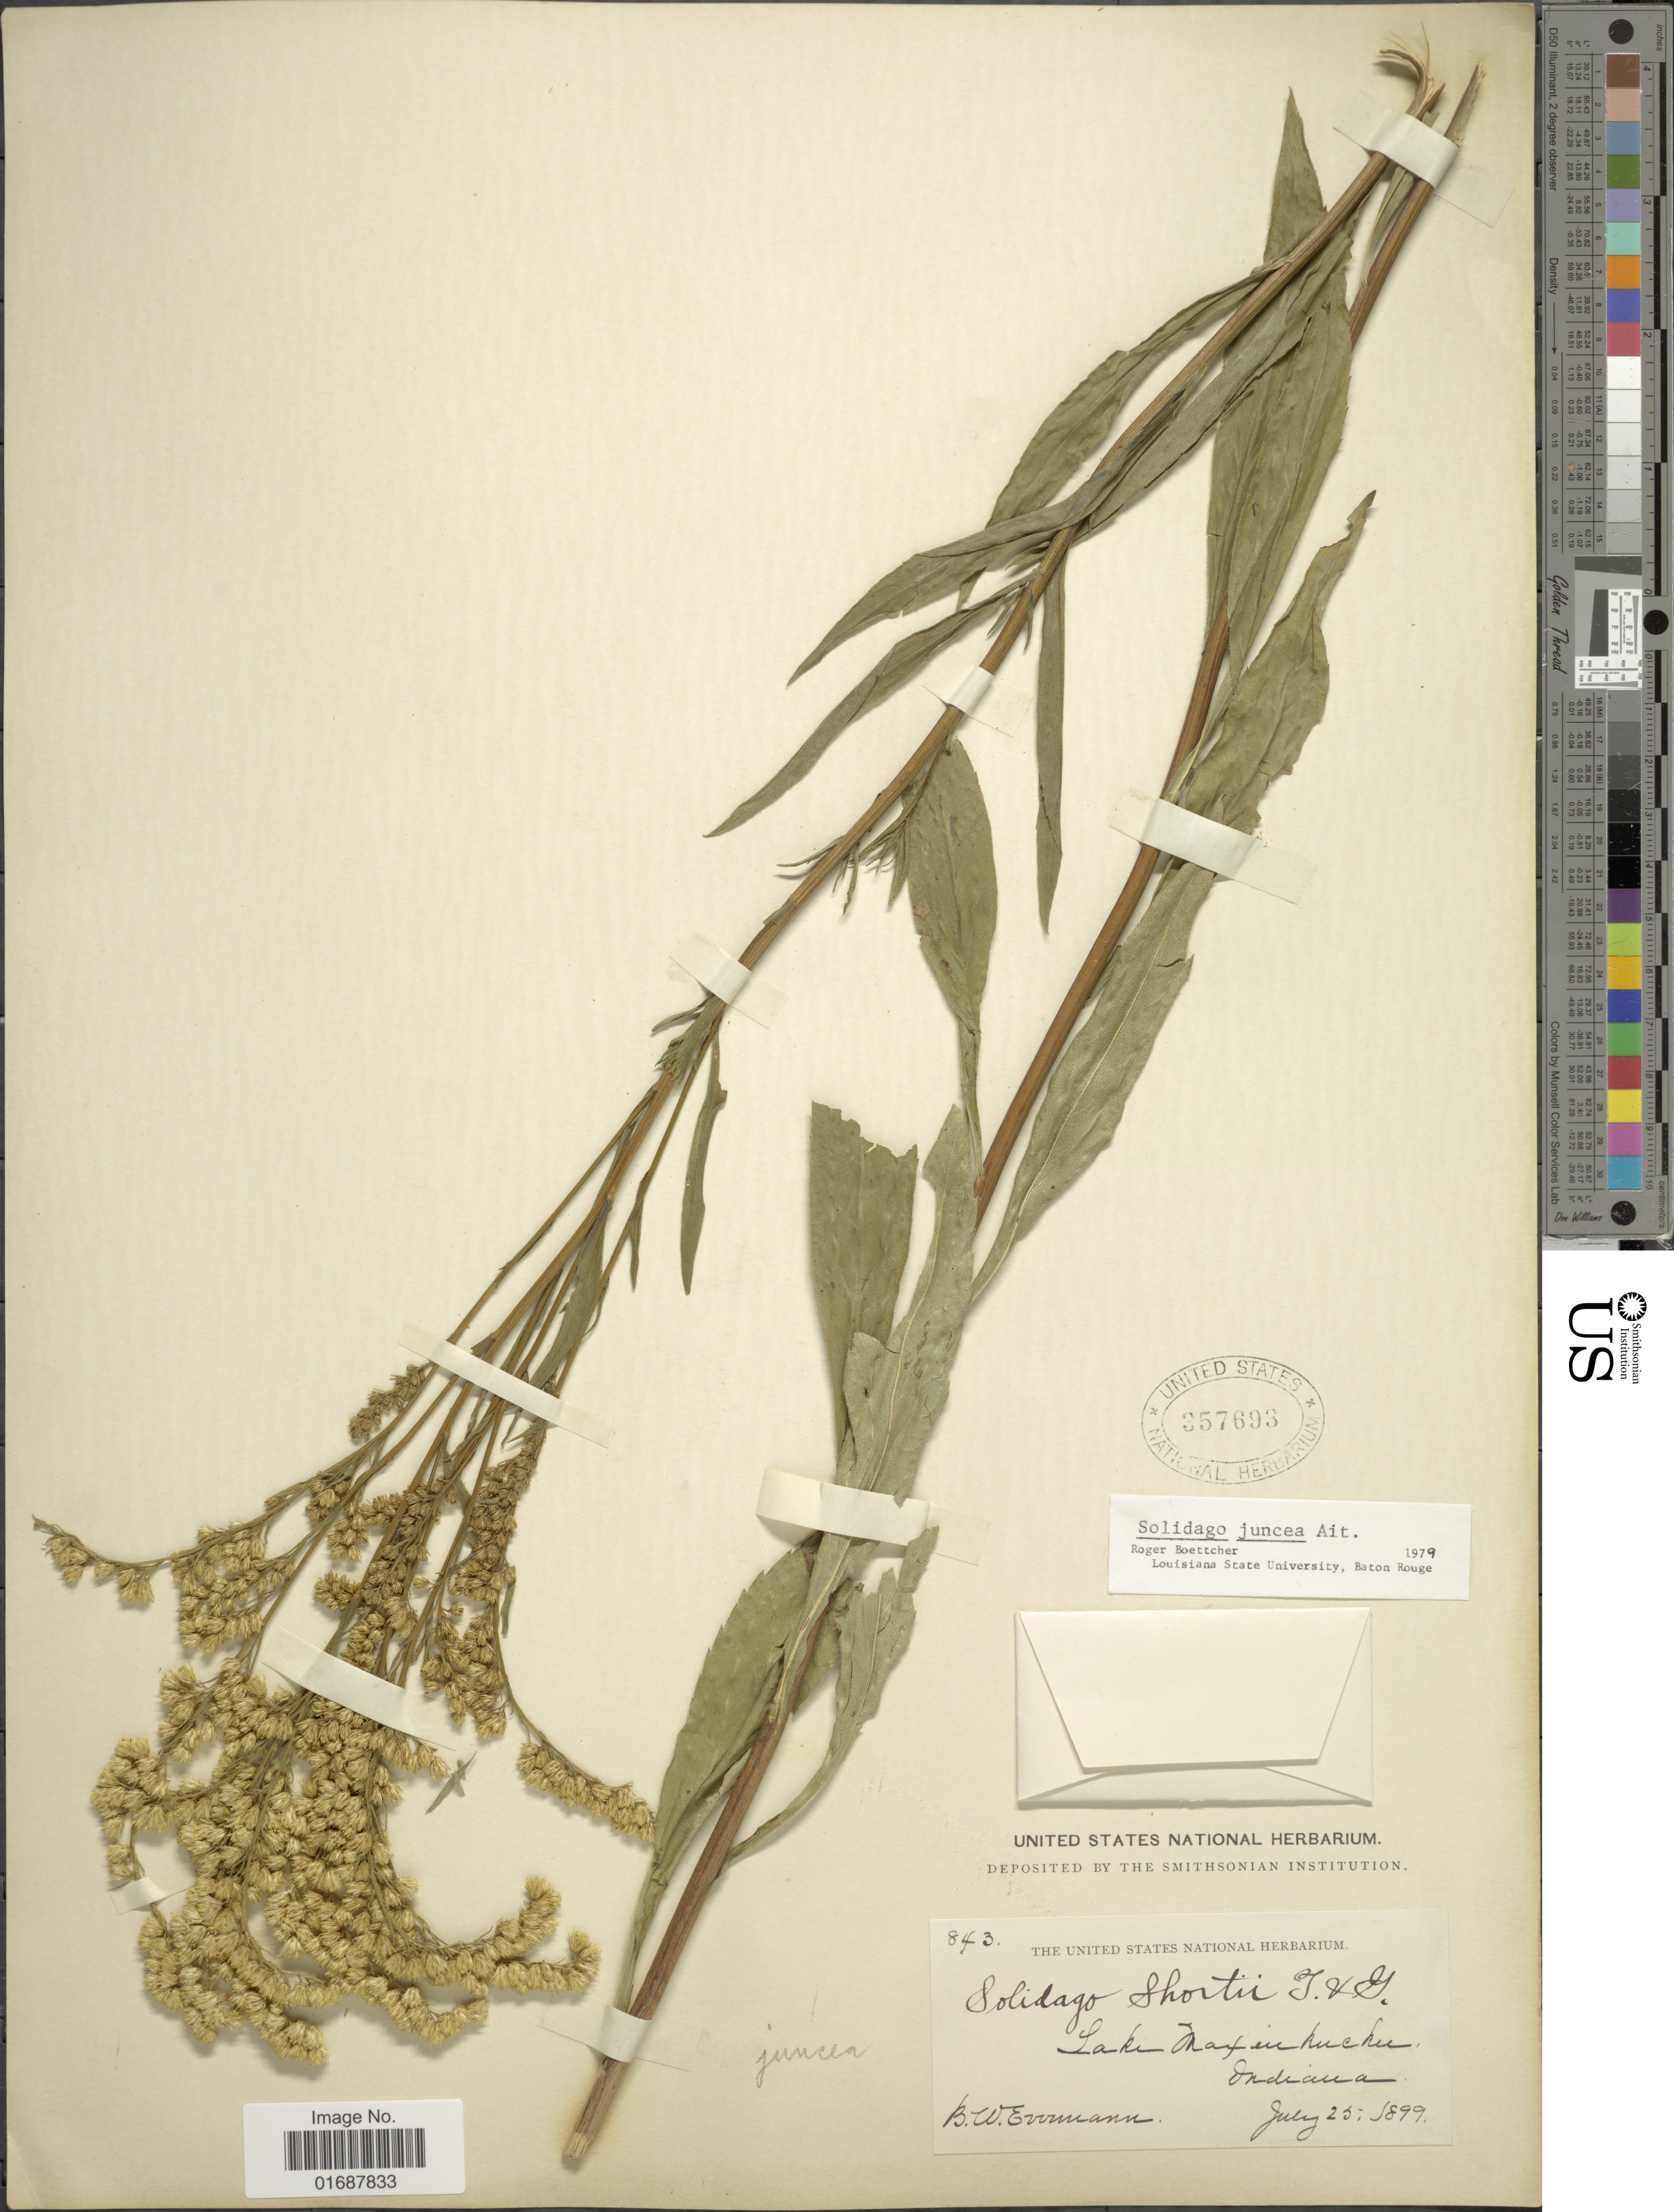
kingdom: Plantae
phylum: Tracheophyta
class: Magnoliopsida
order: Asterales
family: Asteraceae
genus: Solidago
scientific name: Solidago juncea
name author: Aiton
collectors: B. W. Evermann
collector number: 843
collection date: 1899-07-25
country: United States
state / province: Indiana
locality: Lake Maxinkuckee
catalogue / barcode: US 357693